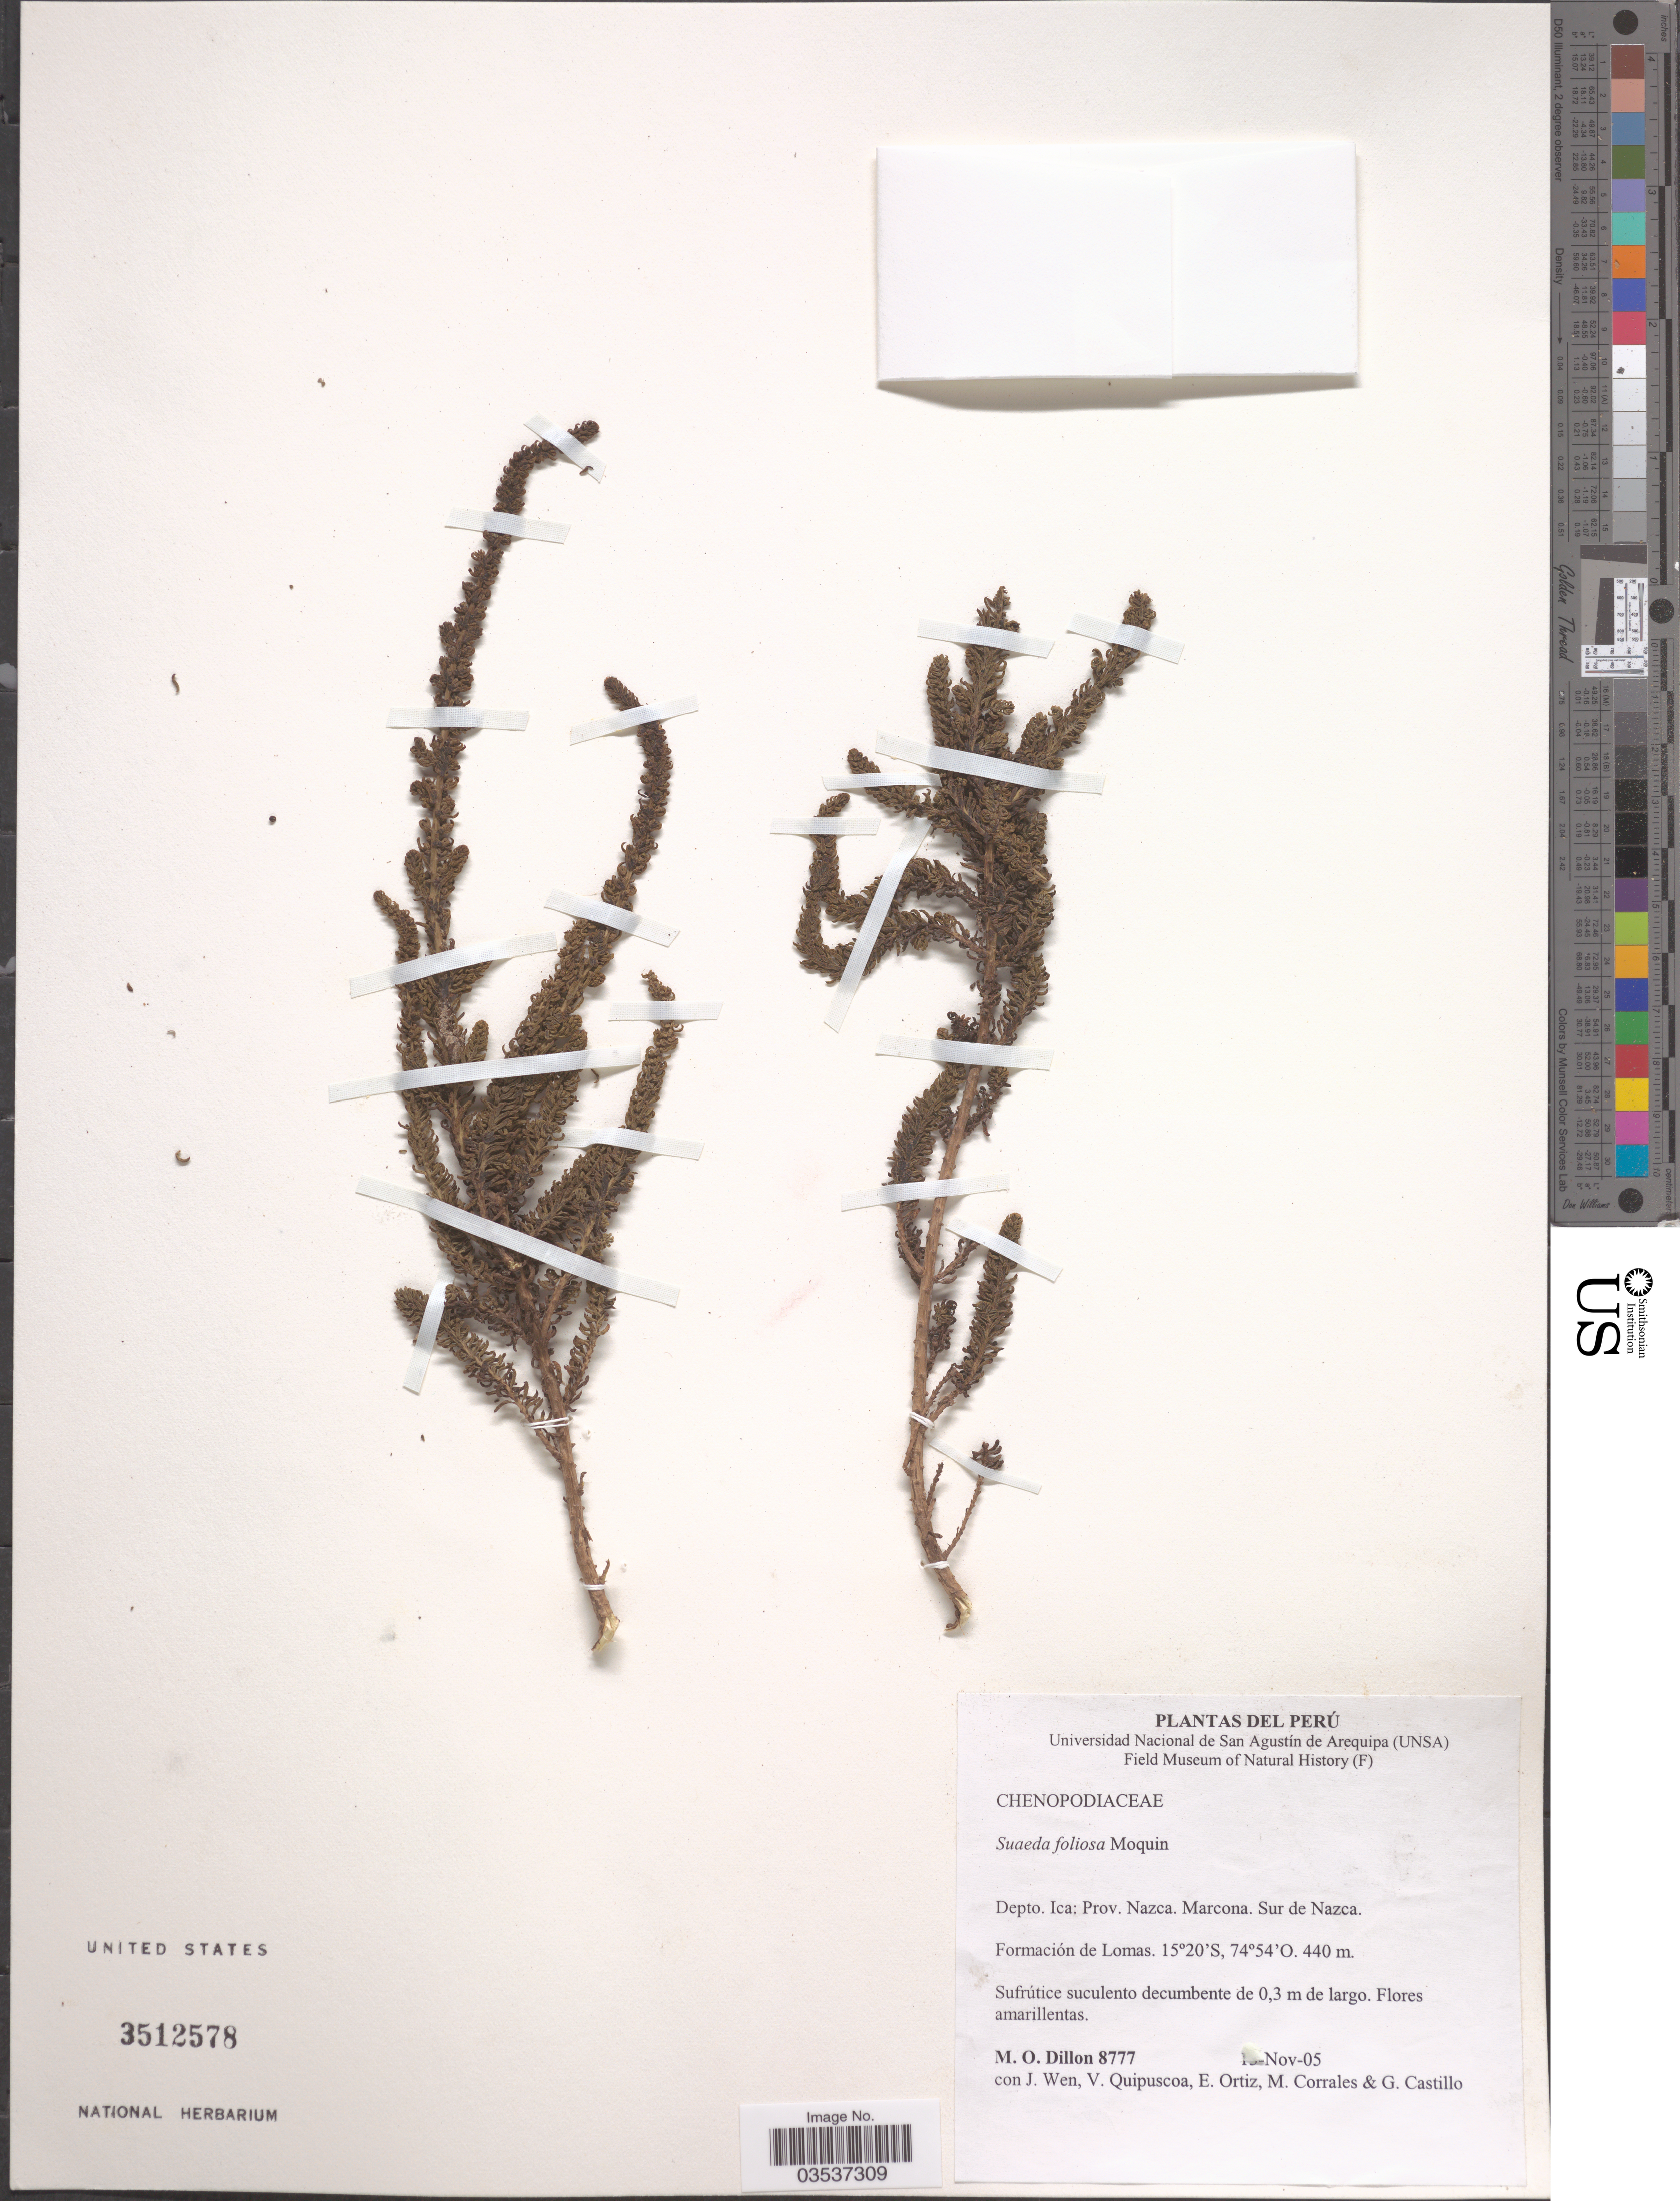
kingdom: Plantae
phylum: Tracheophyta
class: Magnoliopsida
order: Caryophyllales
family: Amaranthaceae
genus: Suaeda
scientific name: Suaeda foliosa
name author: Moq.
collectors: M. O. Dillon, J. Wen, V. Quipuscoa, E. Ortiz & et al.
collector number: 8777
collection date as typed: Transcribed d/m/y: 13/11/5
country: Peru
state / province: Ica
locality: Depto. Ica: Prov. Nazca. Marcona. Sur de Nazca.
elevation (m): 440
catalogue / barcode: US 3512578